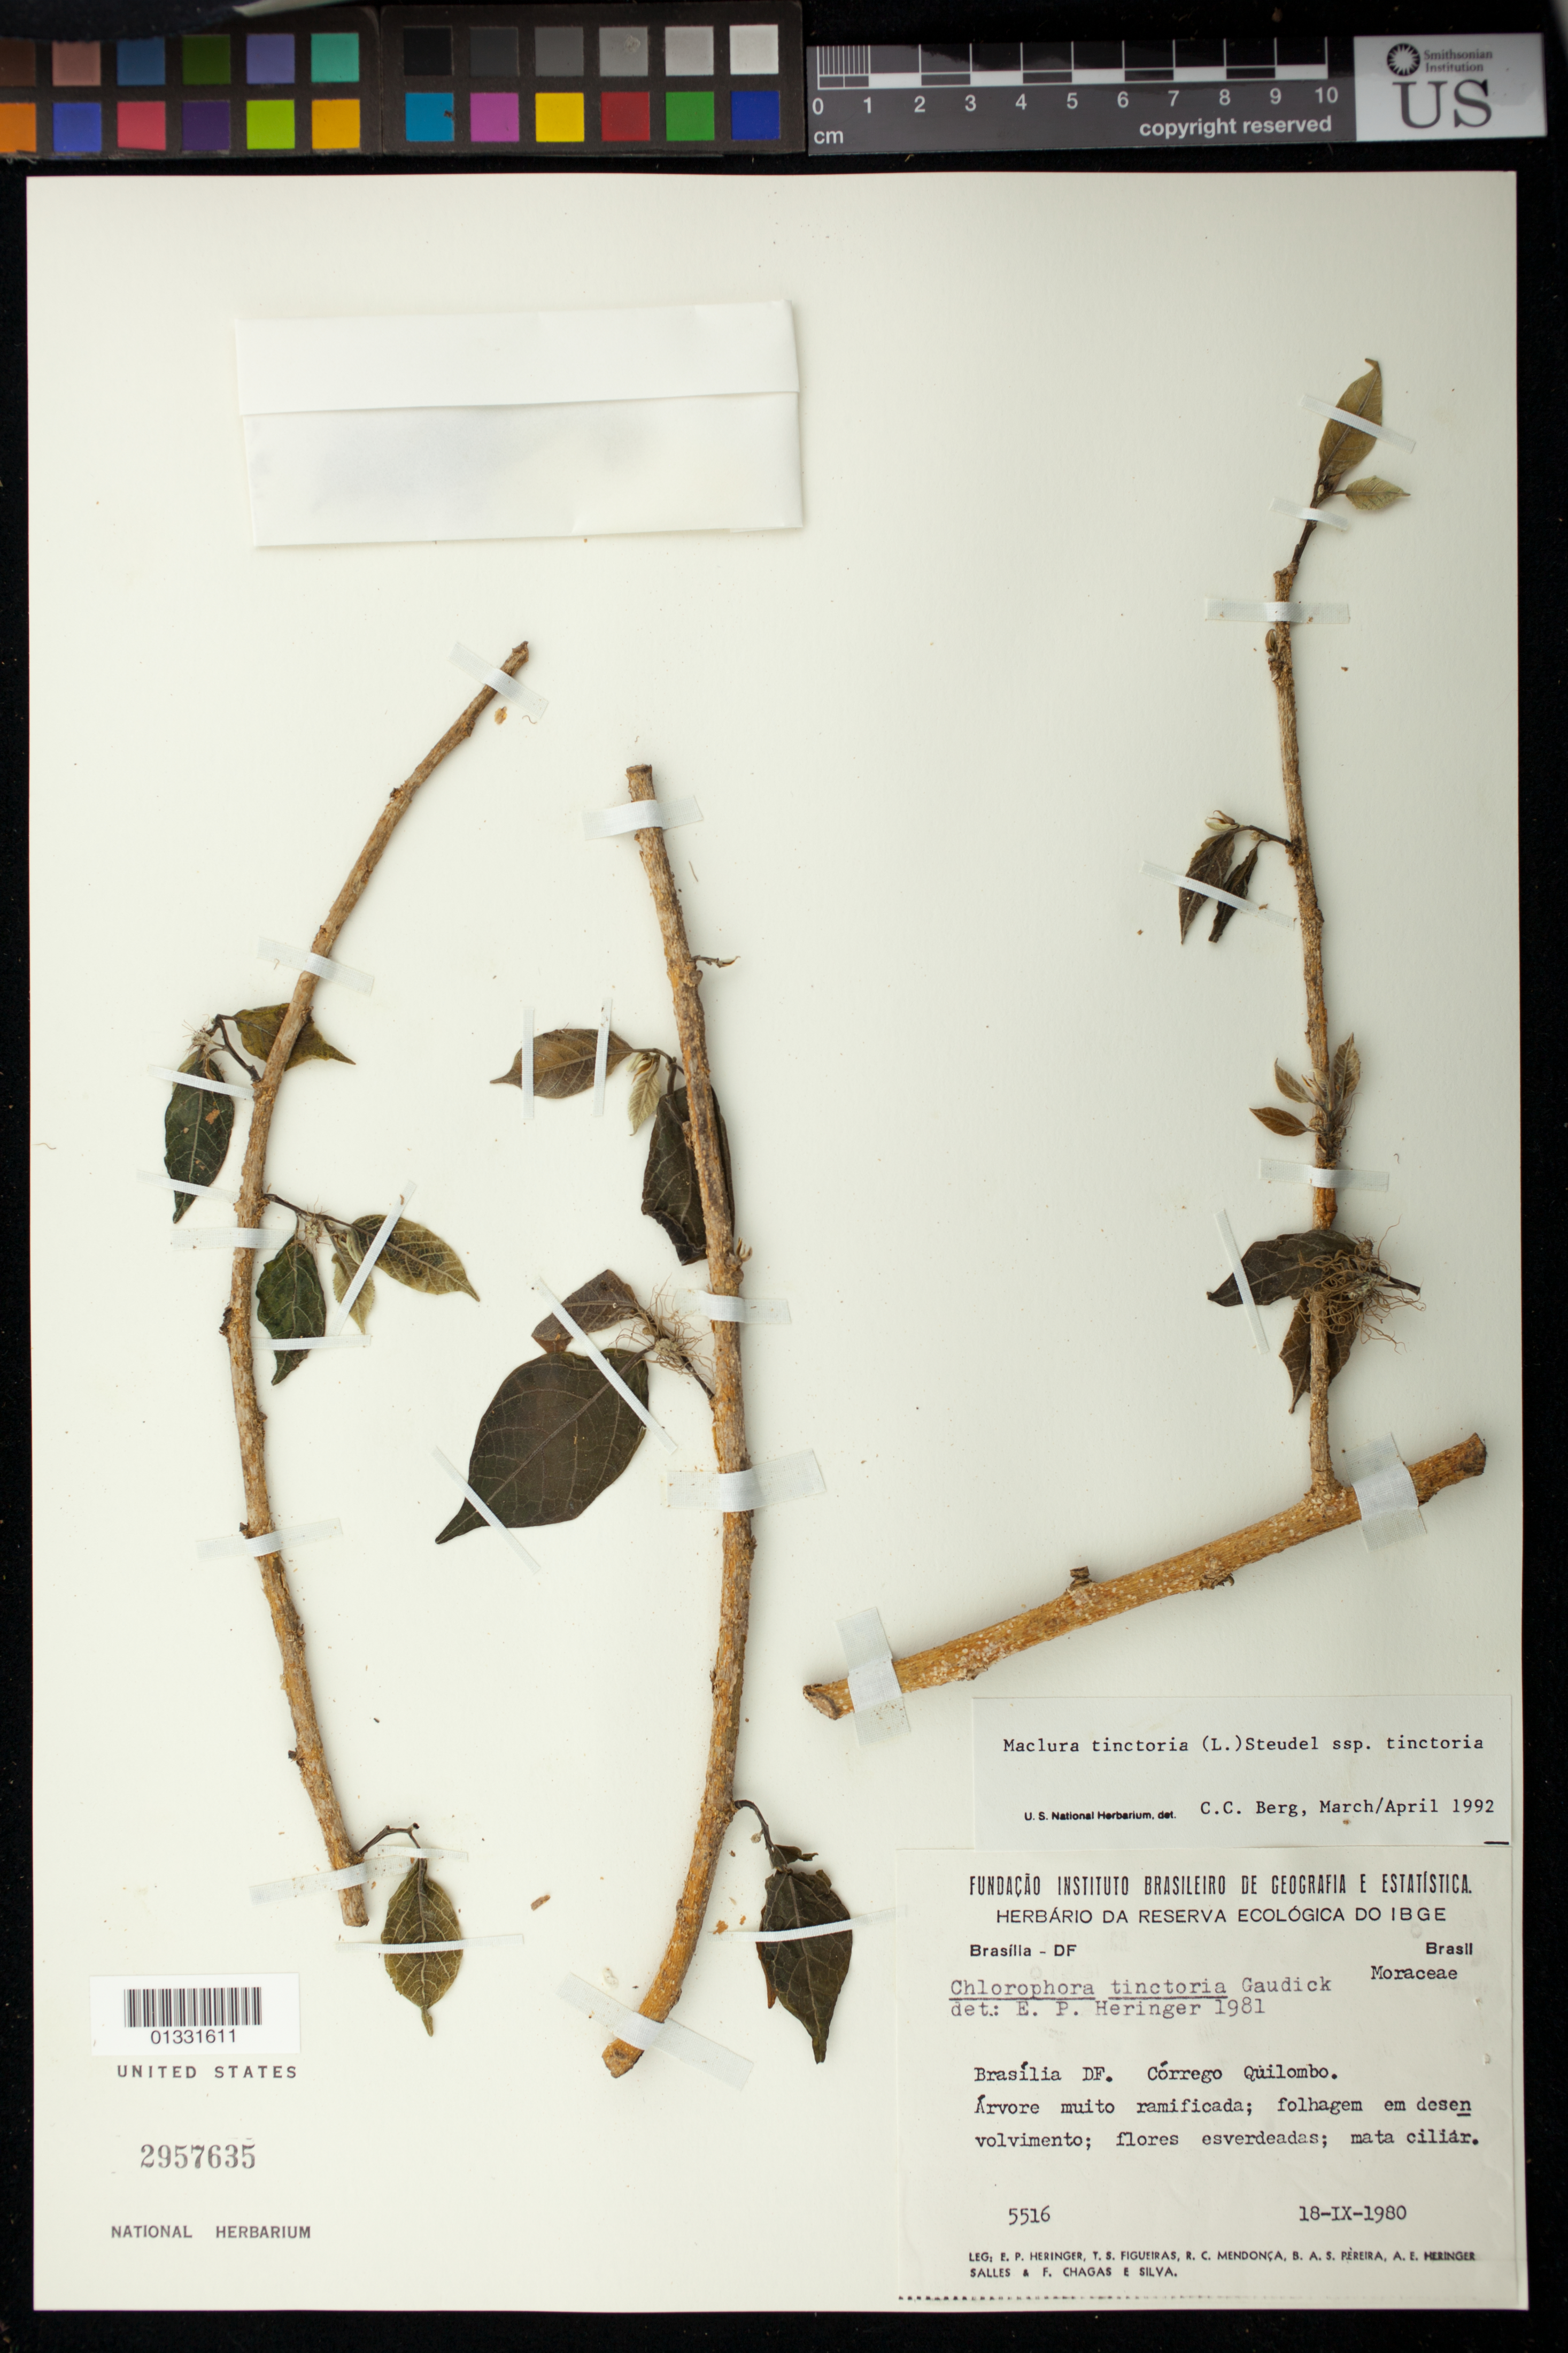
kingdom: Plantae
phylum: Tracheophyta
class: Magnoliopsida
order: Rosales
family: Moraceae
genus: Maclura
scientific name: Maclura tinctoria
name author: (L.) D. Don ex Steud.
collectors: E. P. Heringer, T. S. Figueiras, R. C. Mendonça, B. A. S. Pereira, A. E. Heringer Salles & F. C. Silva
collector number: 5516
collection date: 1980-09-18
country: Brazil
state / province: Distrito Federal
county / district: Brasília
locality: Córrego Quilombo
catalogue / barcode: US 2957635